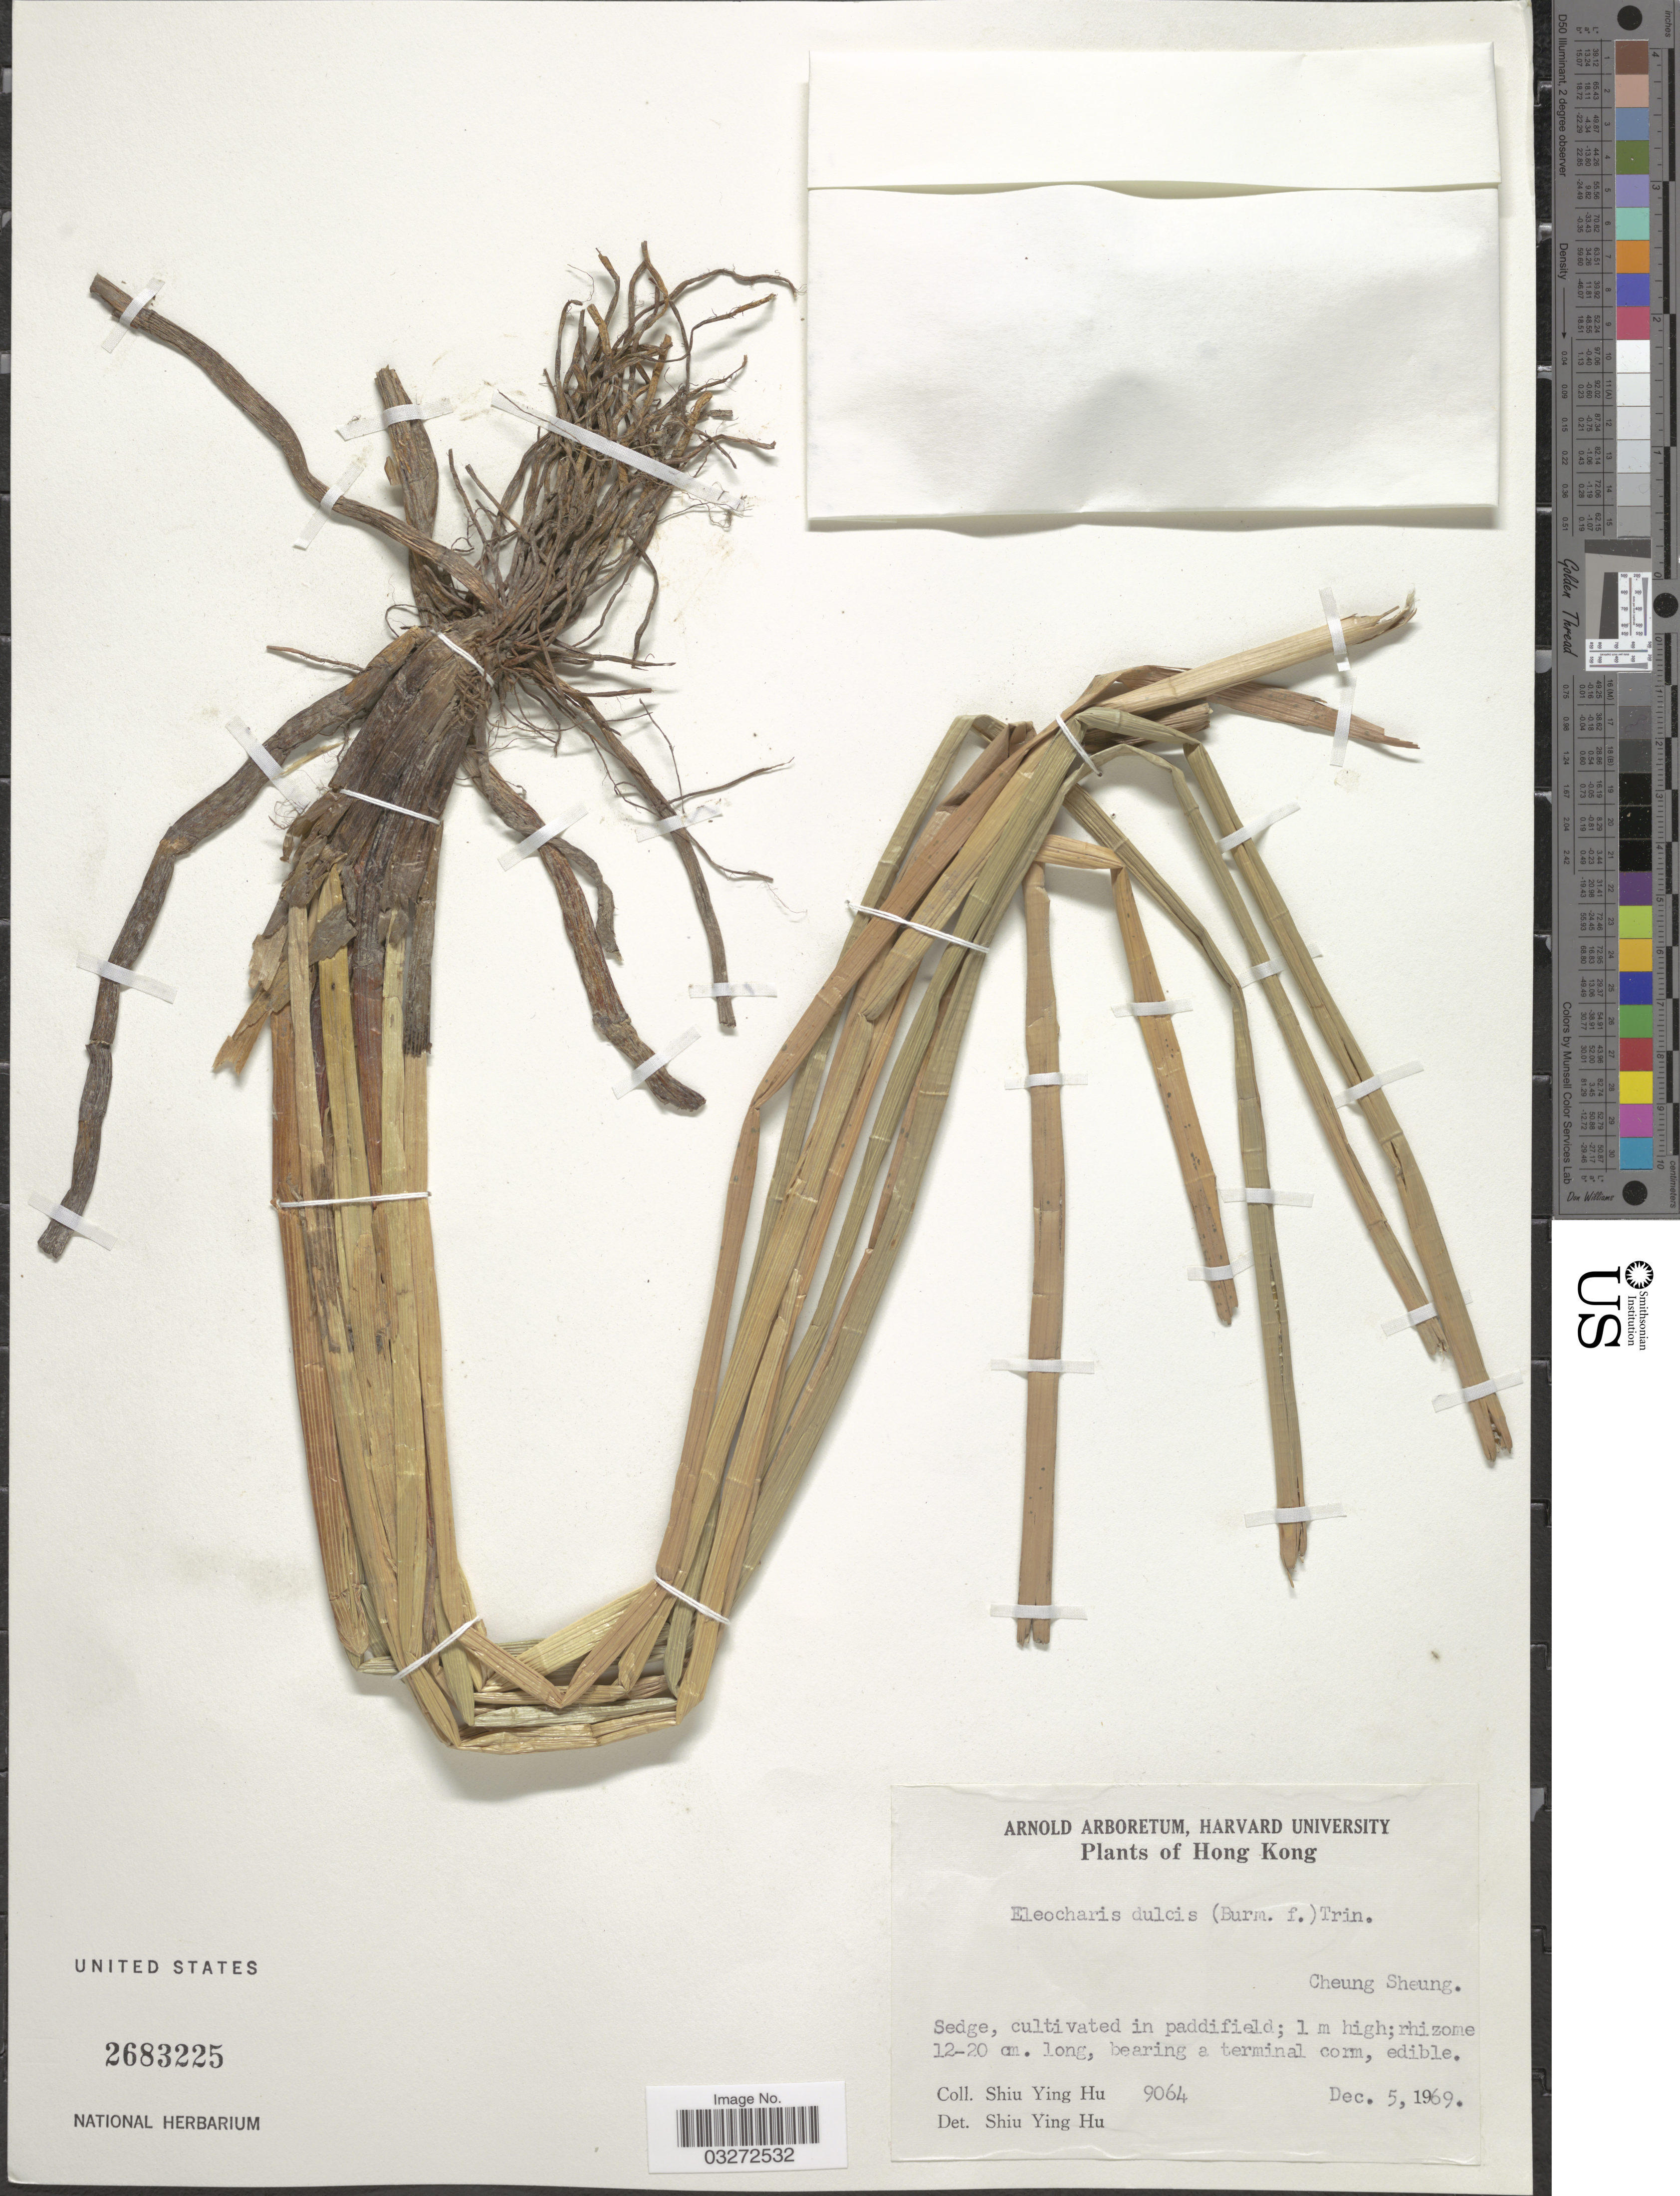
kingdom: Plantae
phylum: Tracheophyta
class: Liliopsida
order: Poales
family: Cyperaceae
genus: Eleocharis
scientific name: Eleocharis dulcis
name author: (Burm. f.) Trin. ex Hensch.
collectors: S. Y. Hu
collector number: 9064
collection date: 1969-12-05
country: China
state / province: Hong Kong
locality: Cheung Sheung.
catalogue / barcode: US 2683225